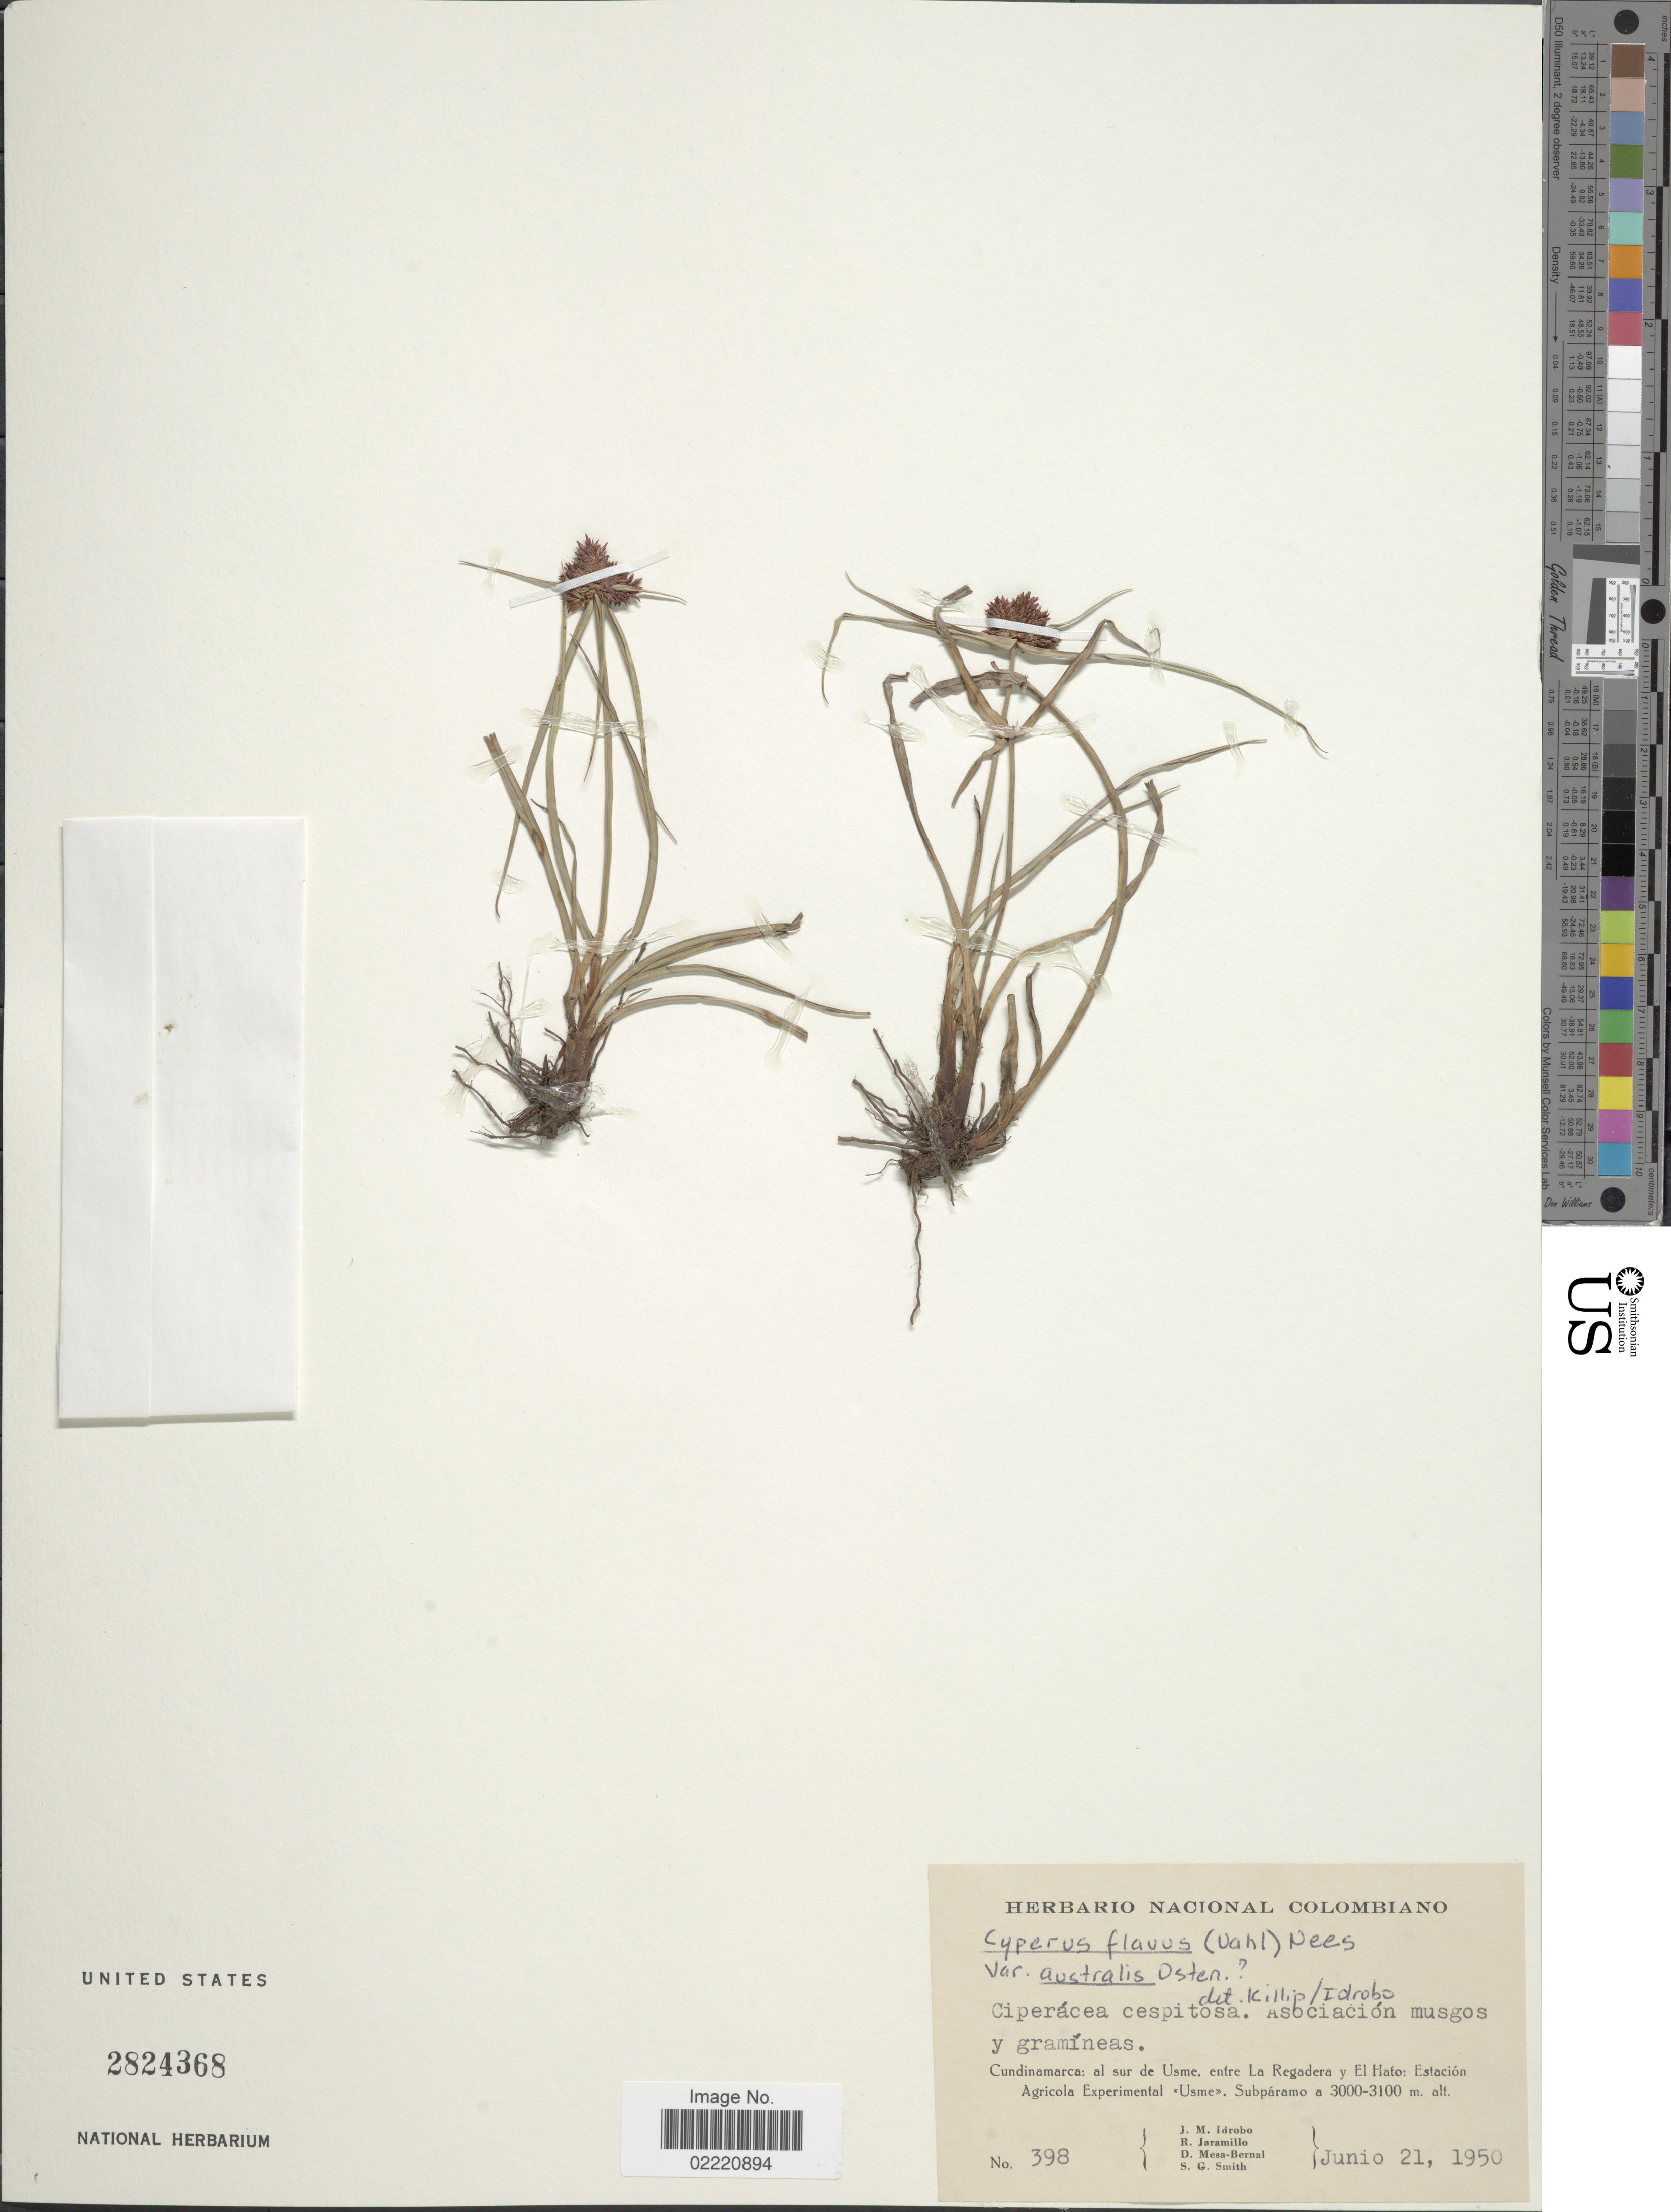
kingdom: Plantae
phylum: Tracheophyta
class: Liliopsida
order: Poales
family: Cyperaceae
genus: Cyperus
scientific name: Cyperus aggregatus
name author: (Willd.) Endl.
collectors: J. M. Idrobo, R. Jaramillo M., D. Mesa Bernal & S. G. Smith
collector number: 398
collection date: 1950-06-21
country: Colombia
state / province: Cundinamarca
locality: Al sur de Usme, entre La Regadera y El Hato: Estacion Agricola Experimental <<Usme>>, Subparamo.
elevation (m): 3000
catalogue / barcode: US 2824368